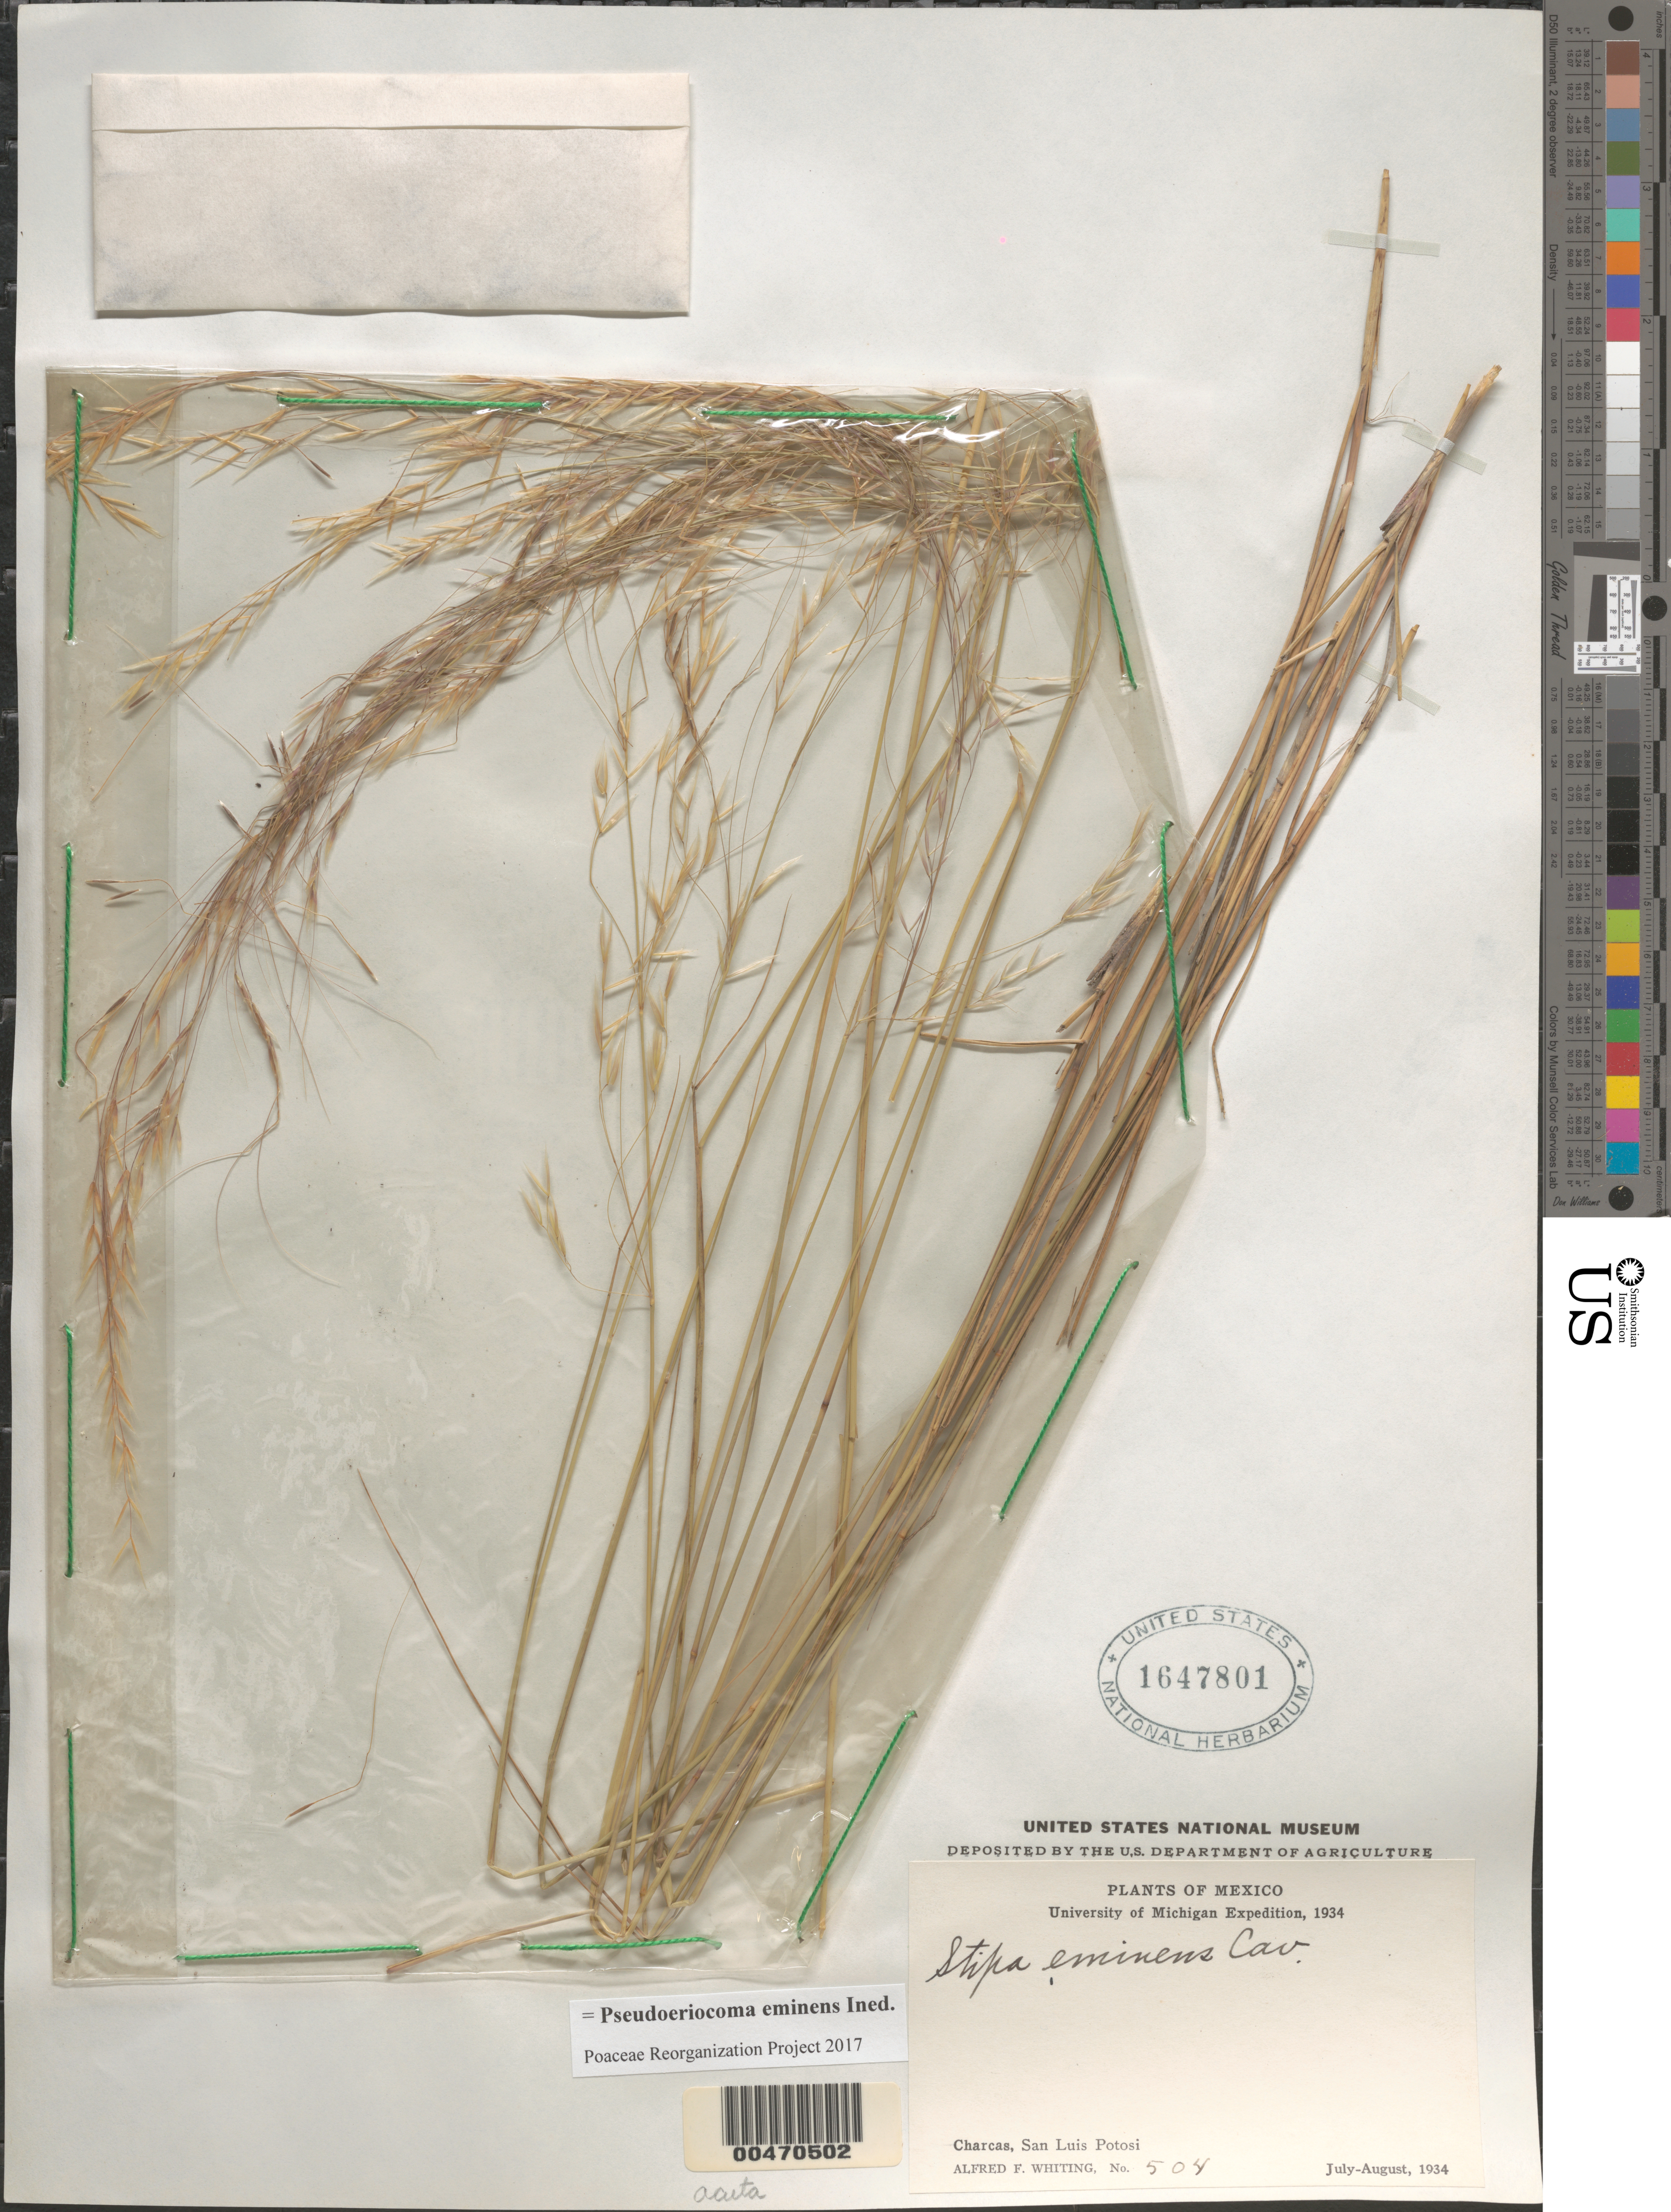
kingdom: Plantae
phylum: Tracheophyta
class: Liliopsida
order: Poales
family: Poaceae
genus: Pseudoeriocoma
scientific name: Pseudoeriocoma eminens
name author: (Cav.) Romasch.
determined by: Poaceae Reorganization Project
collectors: A. F. Whiting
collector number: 504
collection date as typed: Jul 1934 to Aug 1934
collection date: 1934-07/1934-08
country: Mexico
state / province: San Luis Potosi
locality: Charcas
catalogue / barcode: US 1647801